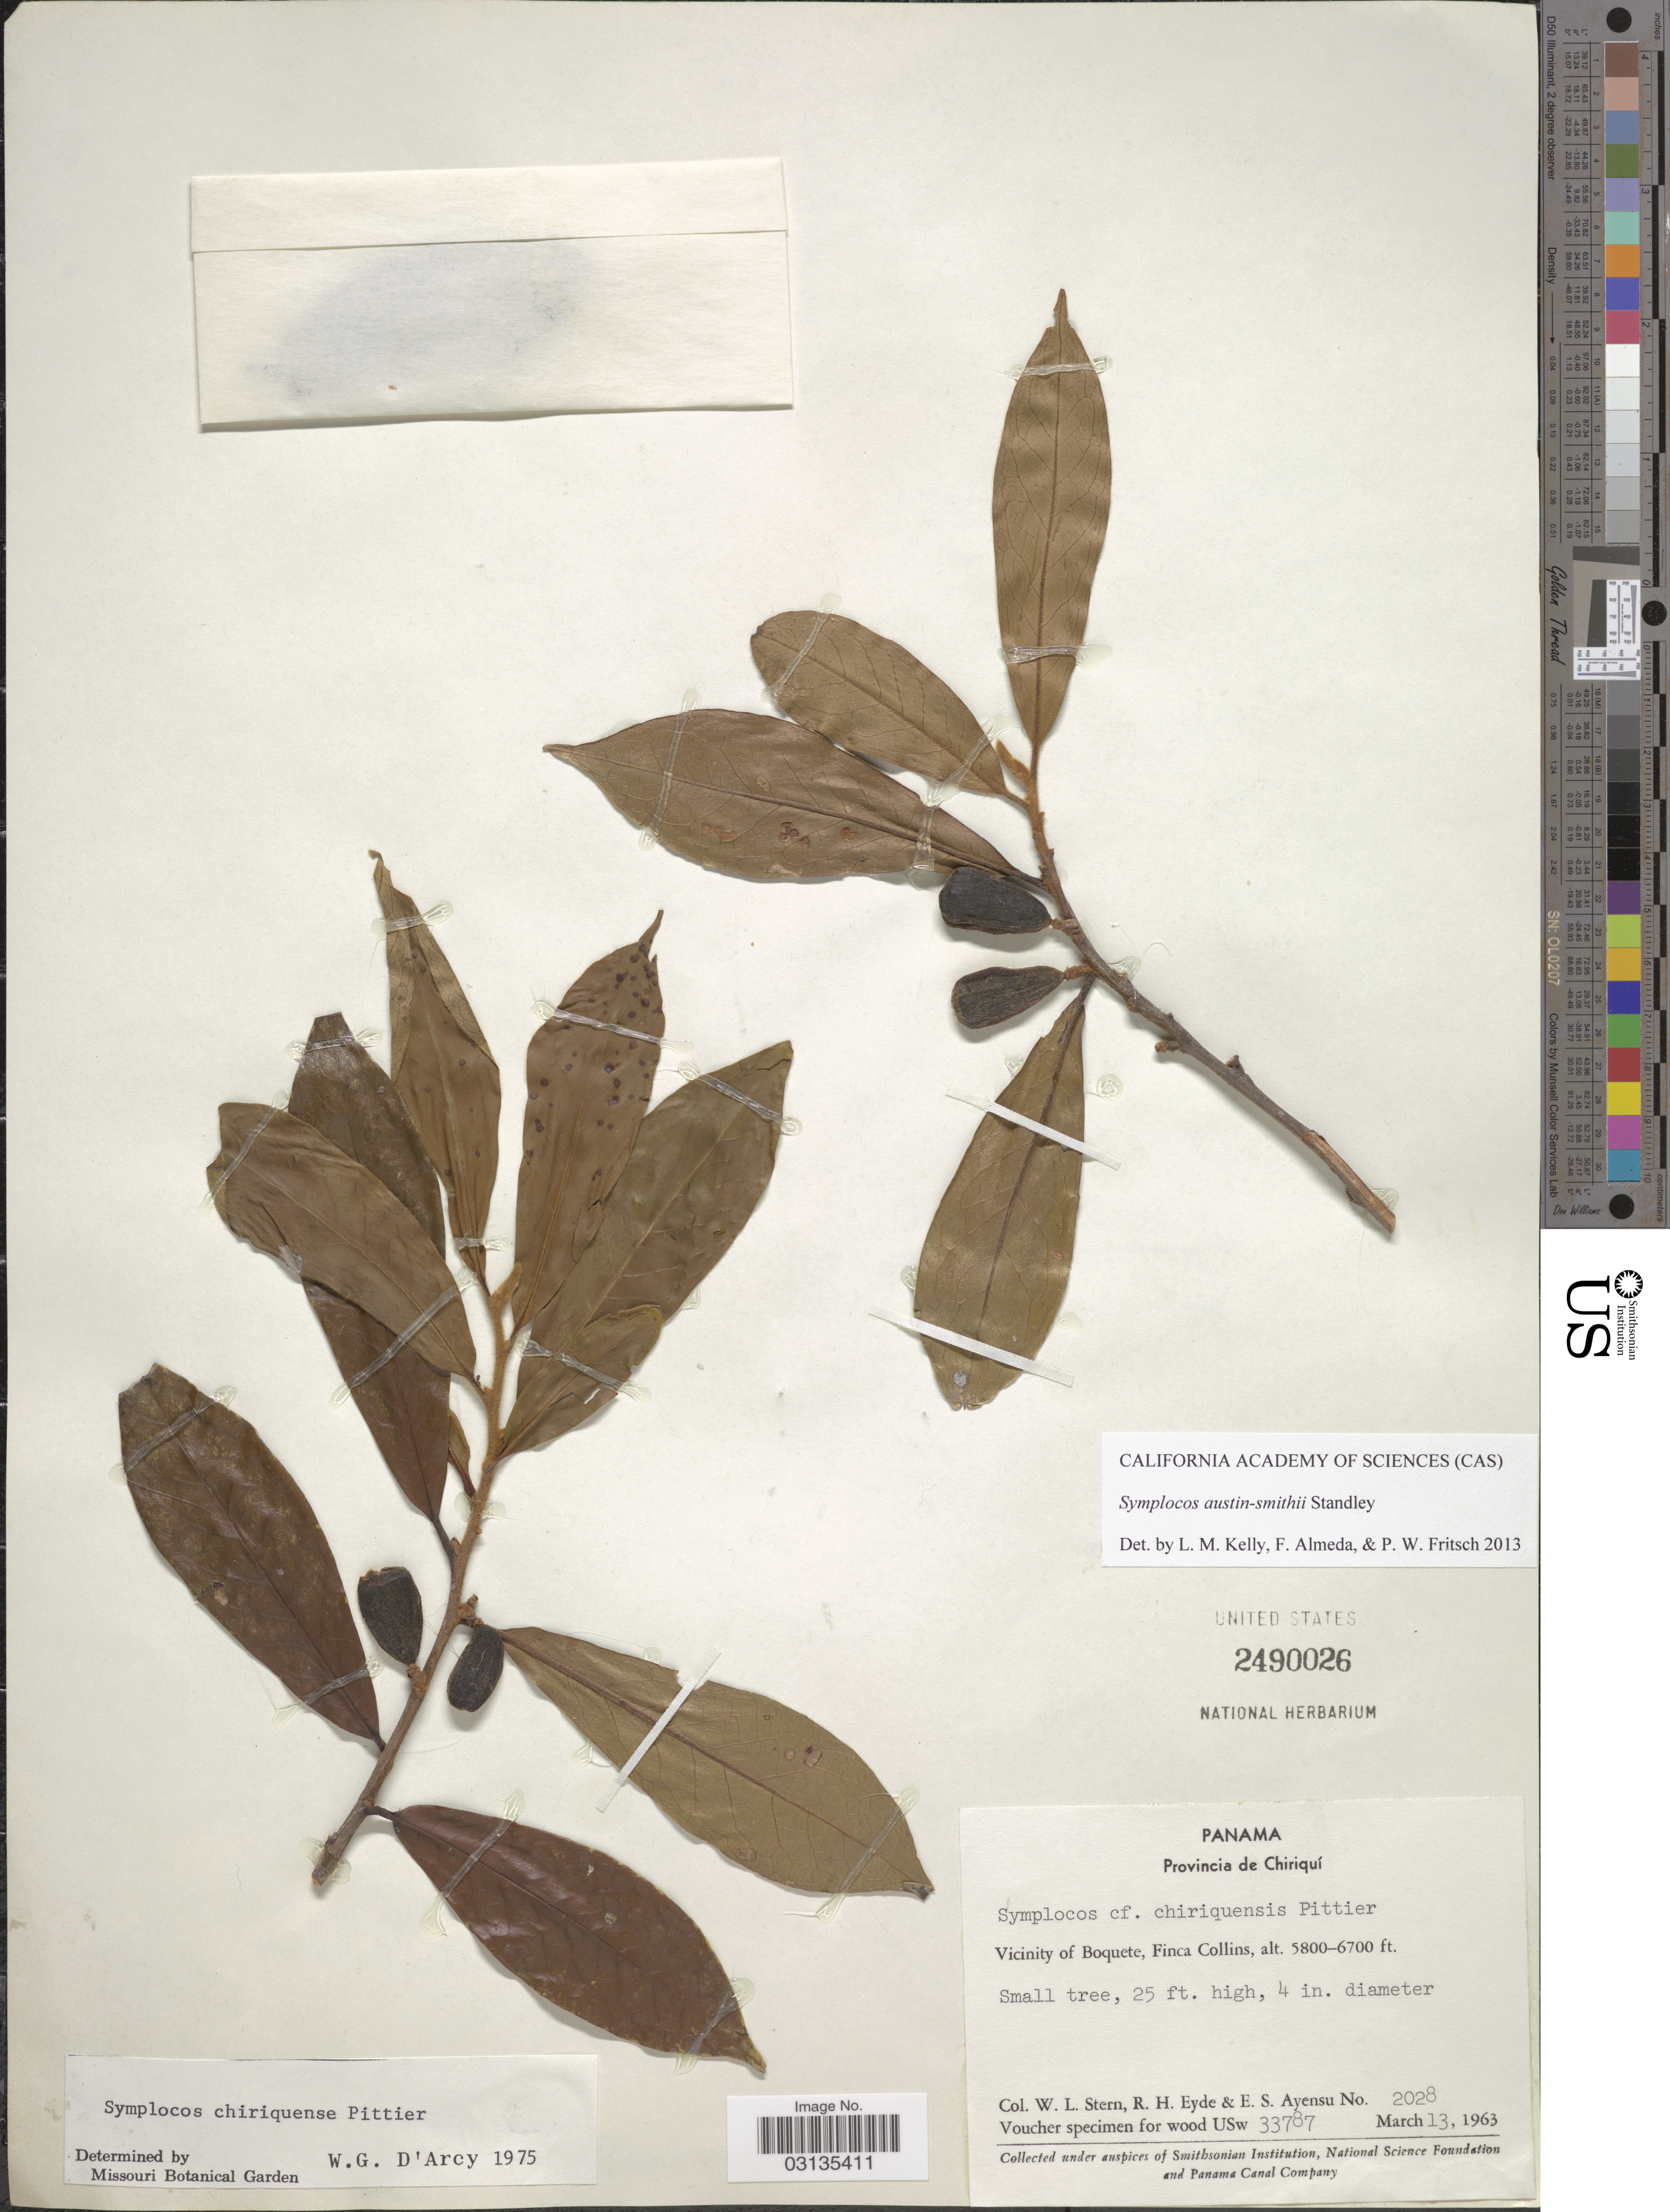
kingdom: Plantae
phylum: Tracheophyta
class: Magnoliopsida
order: Ericales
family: Symplocaceae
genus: Symplocos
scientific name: Symplocos austin-smithii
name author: Standl.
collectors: W. L. Stern, R. H. Eyde & E. S. Ayensu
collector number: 2028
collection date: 1963-03-13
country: Panama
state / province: Chiriqui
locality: Vicinity of Boquete, Finca Collins.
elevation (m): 1768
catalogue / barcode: US 2490026